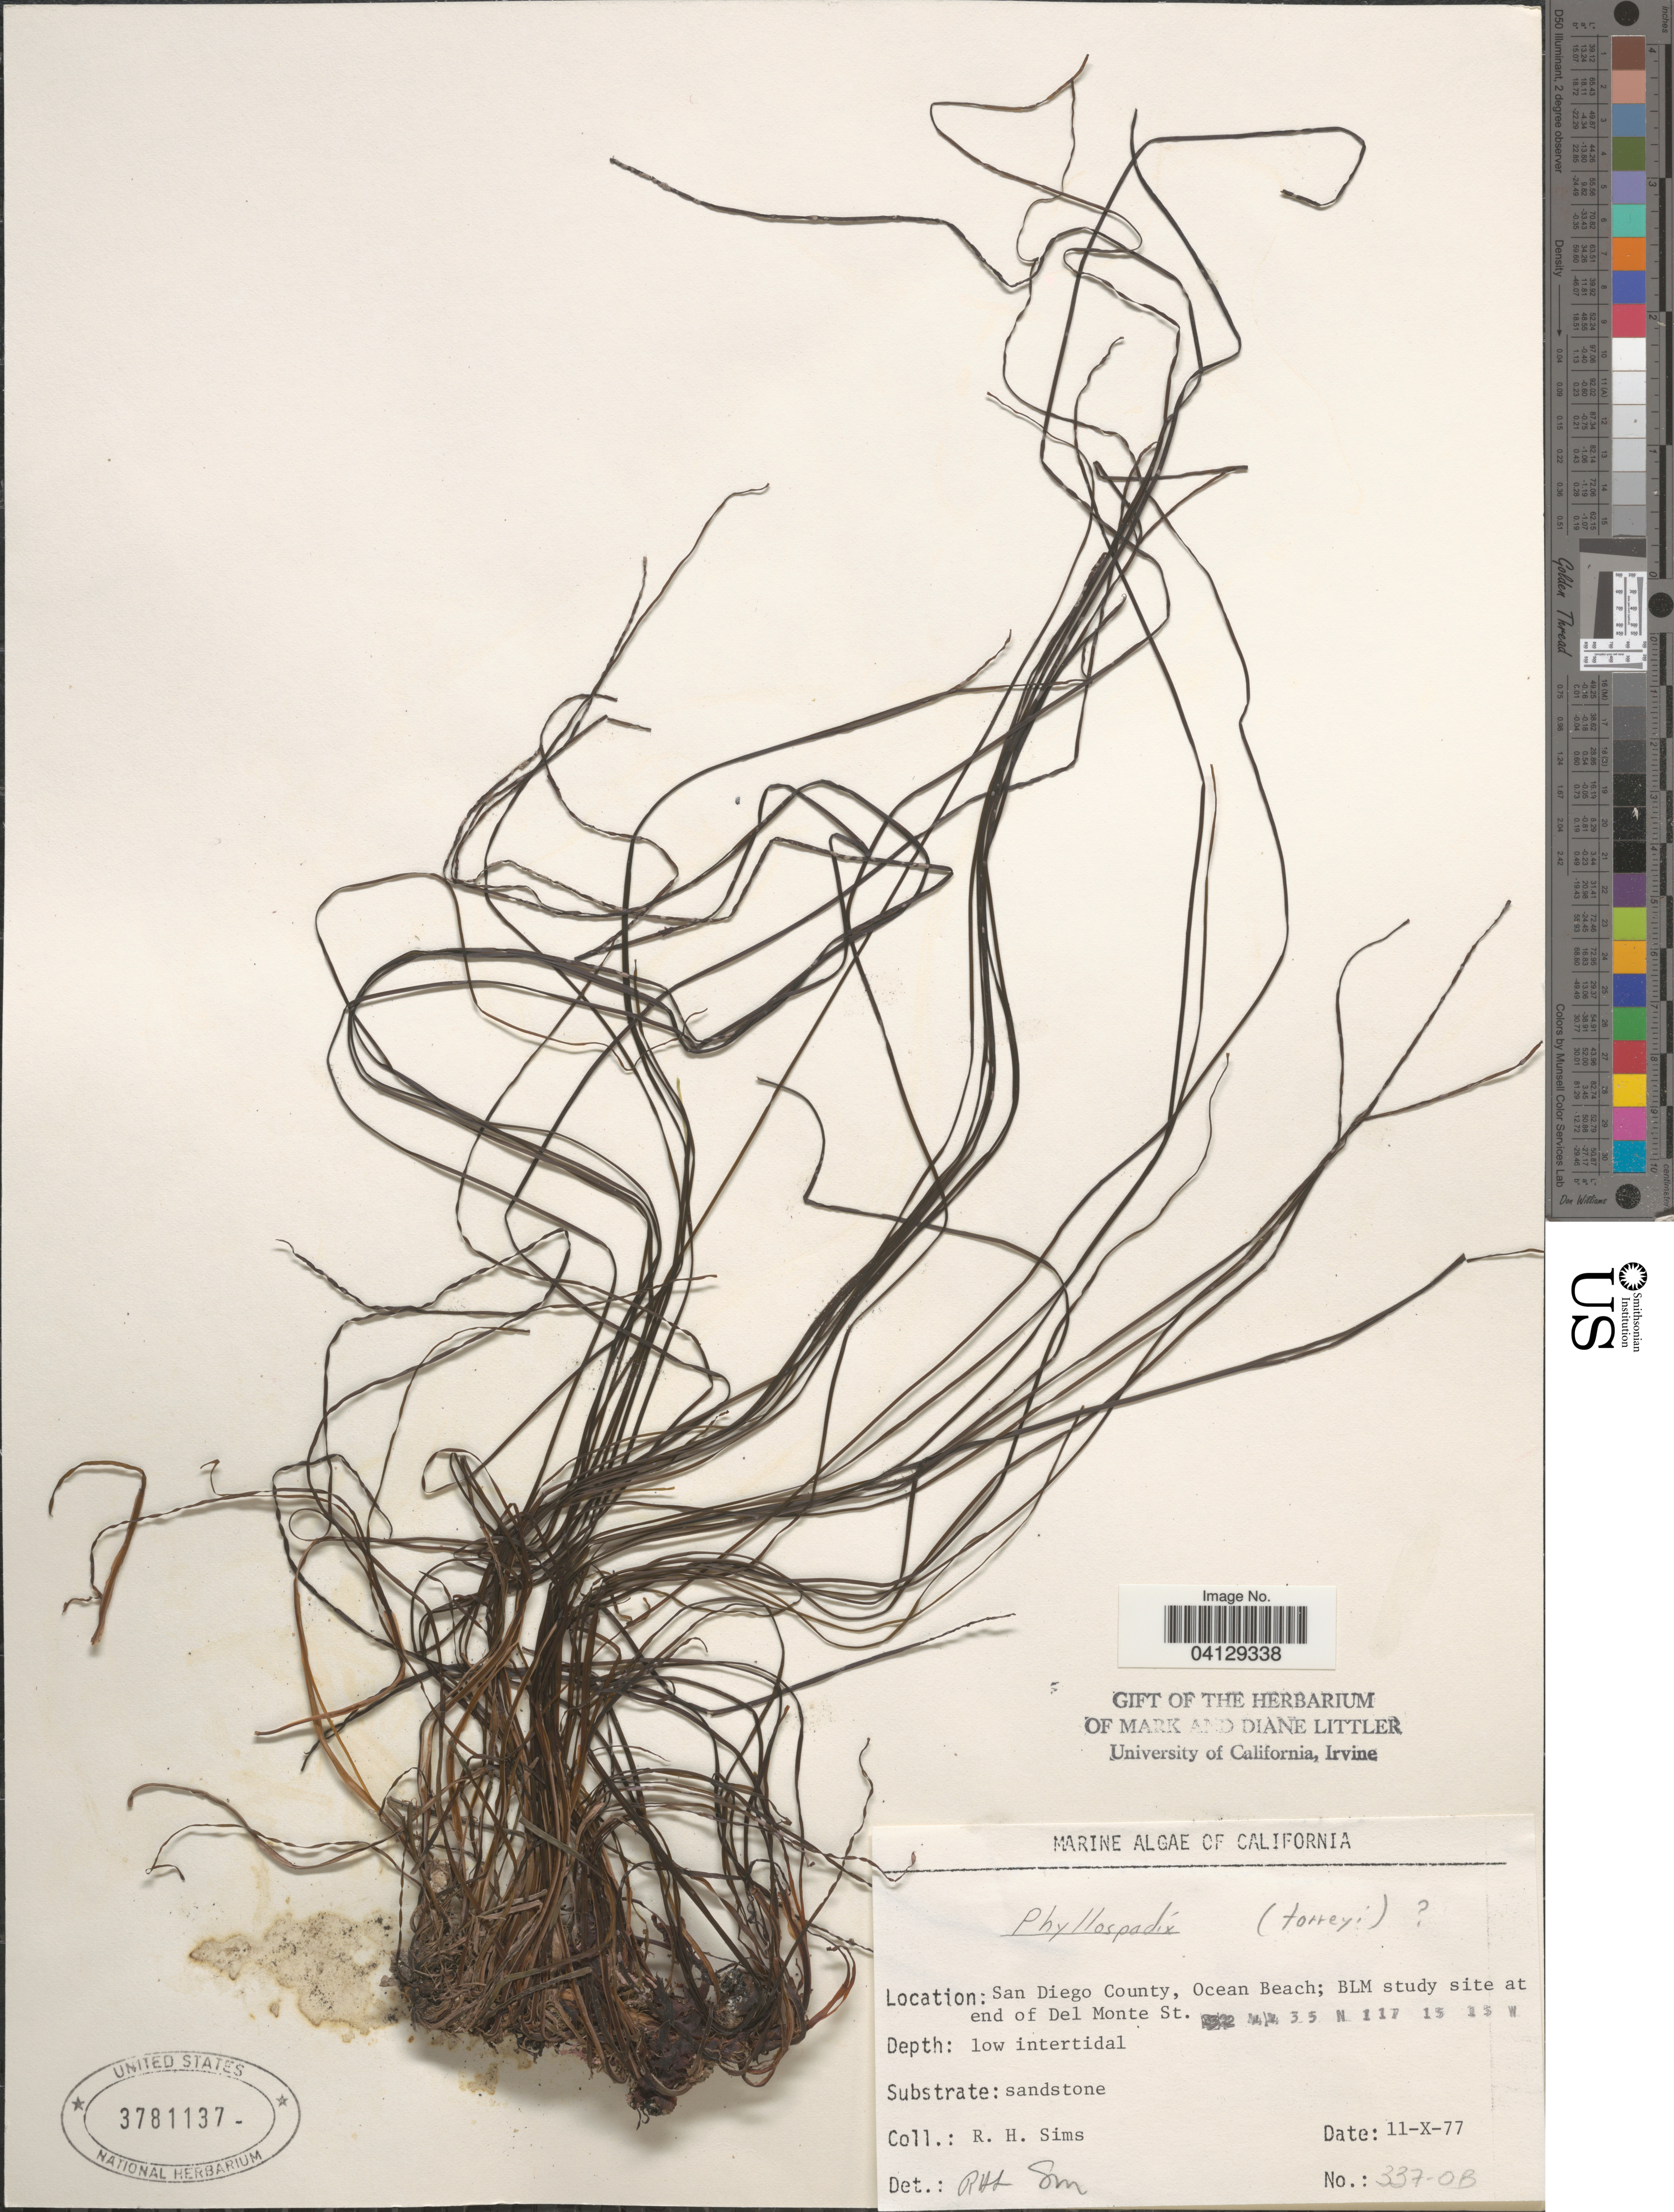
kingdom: Plantae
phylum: Tracheophyta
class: Liliopsida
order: Alismatales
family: Zosteraceae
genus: Phyllospadix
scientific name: Phyllospadix torreyi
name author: S. Watson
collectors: R. H. Sims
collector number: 337-OB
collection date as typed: Transcribed d/m/y: 11/10/77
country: United States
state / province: California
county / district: San Diego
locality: San Diego County, Ocean Beach; BLM study site at end of Del Monte St.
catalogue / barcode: US 3781137